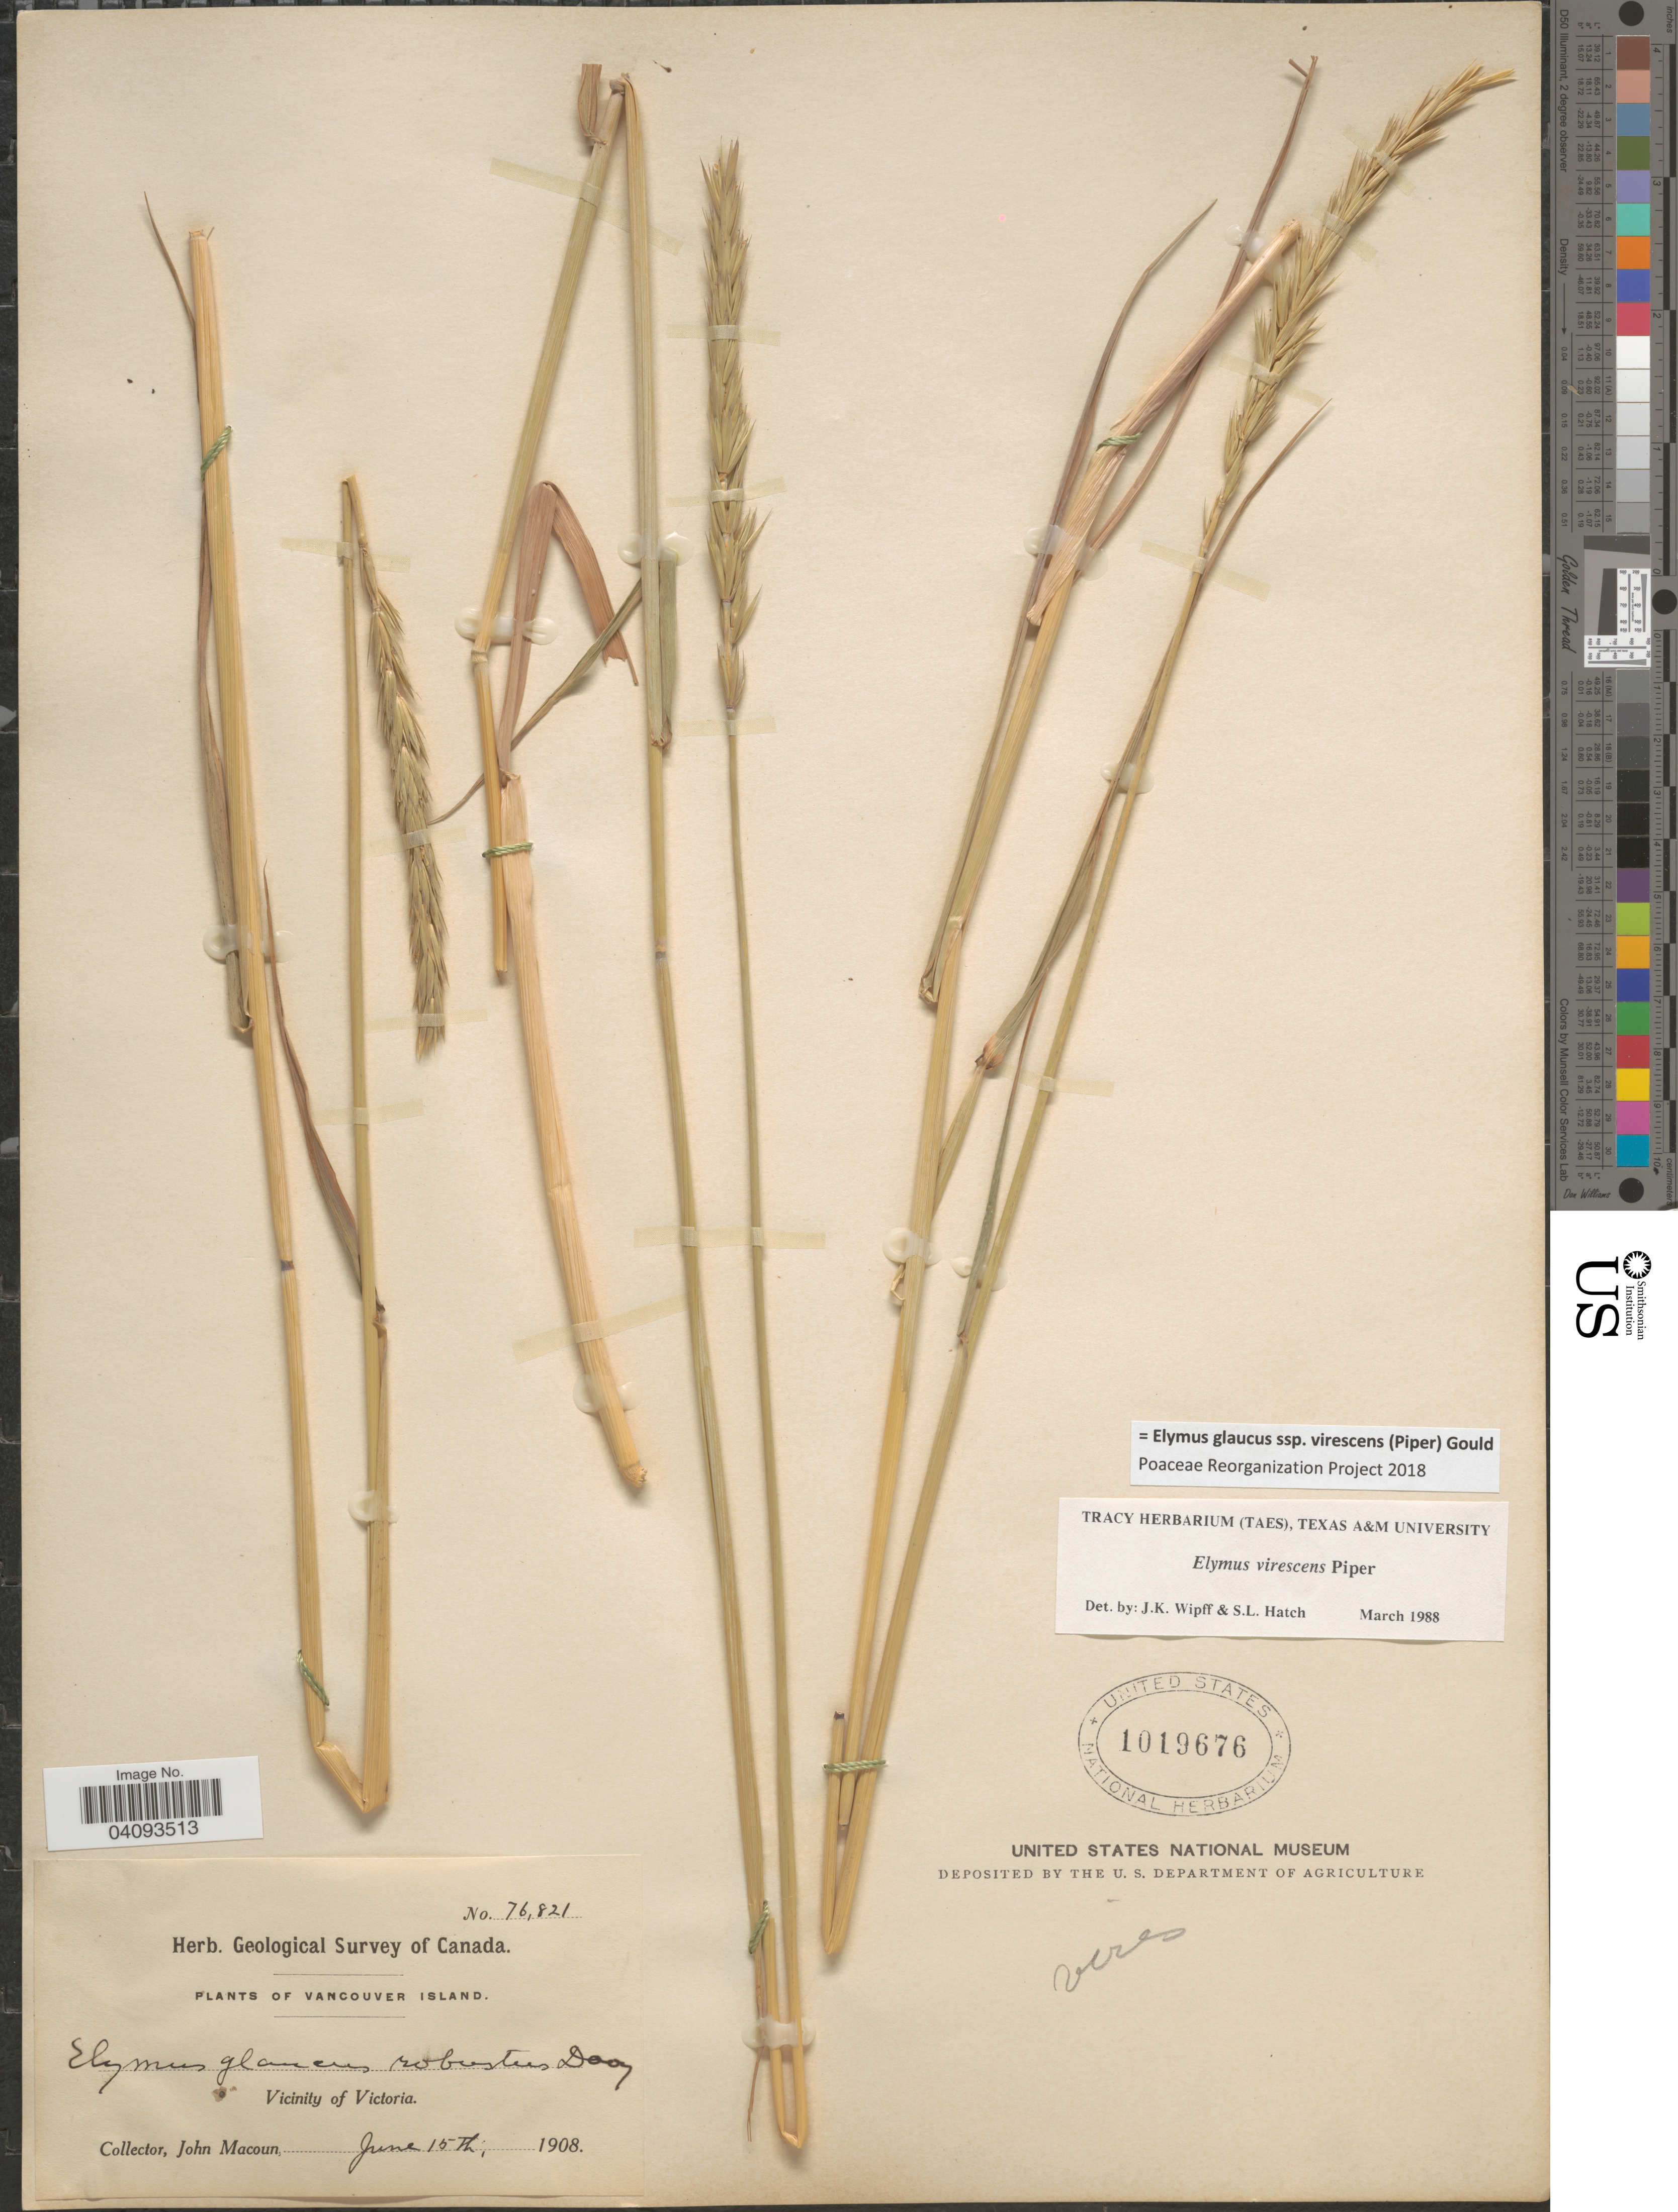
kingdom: Plantae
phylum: Tracheophyta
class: Liliopsida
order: Poales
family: Poaceae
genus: Elymus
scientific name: Elymus glaucus subsp. virescens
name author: (Piper) Gould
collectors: J. Macoun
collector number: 76821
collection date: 1908-06-15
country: Canada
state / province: British Columbia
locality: Vancouver Island. Vicinity of Victoria. Geological Survey of Canada.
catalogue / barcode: US 1019676